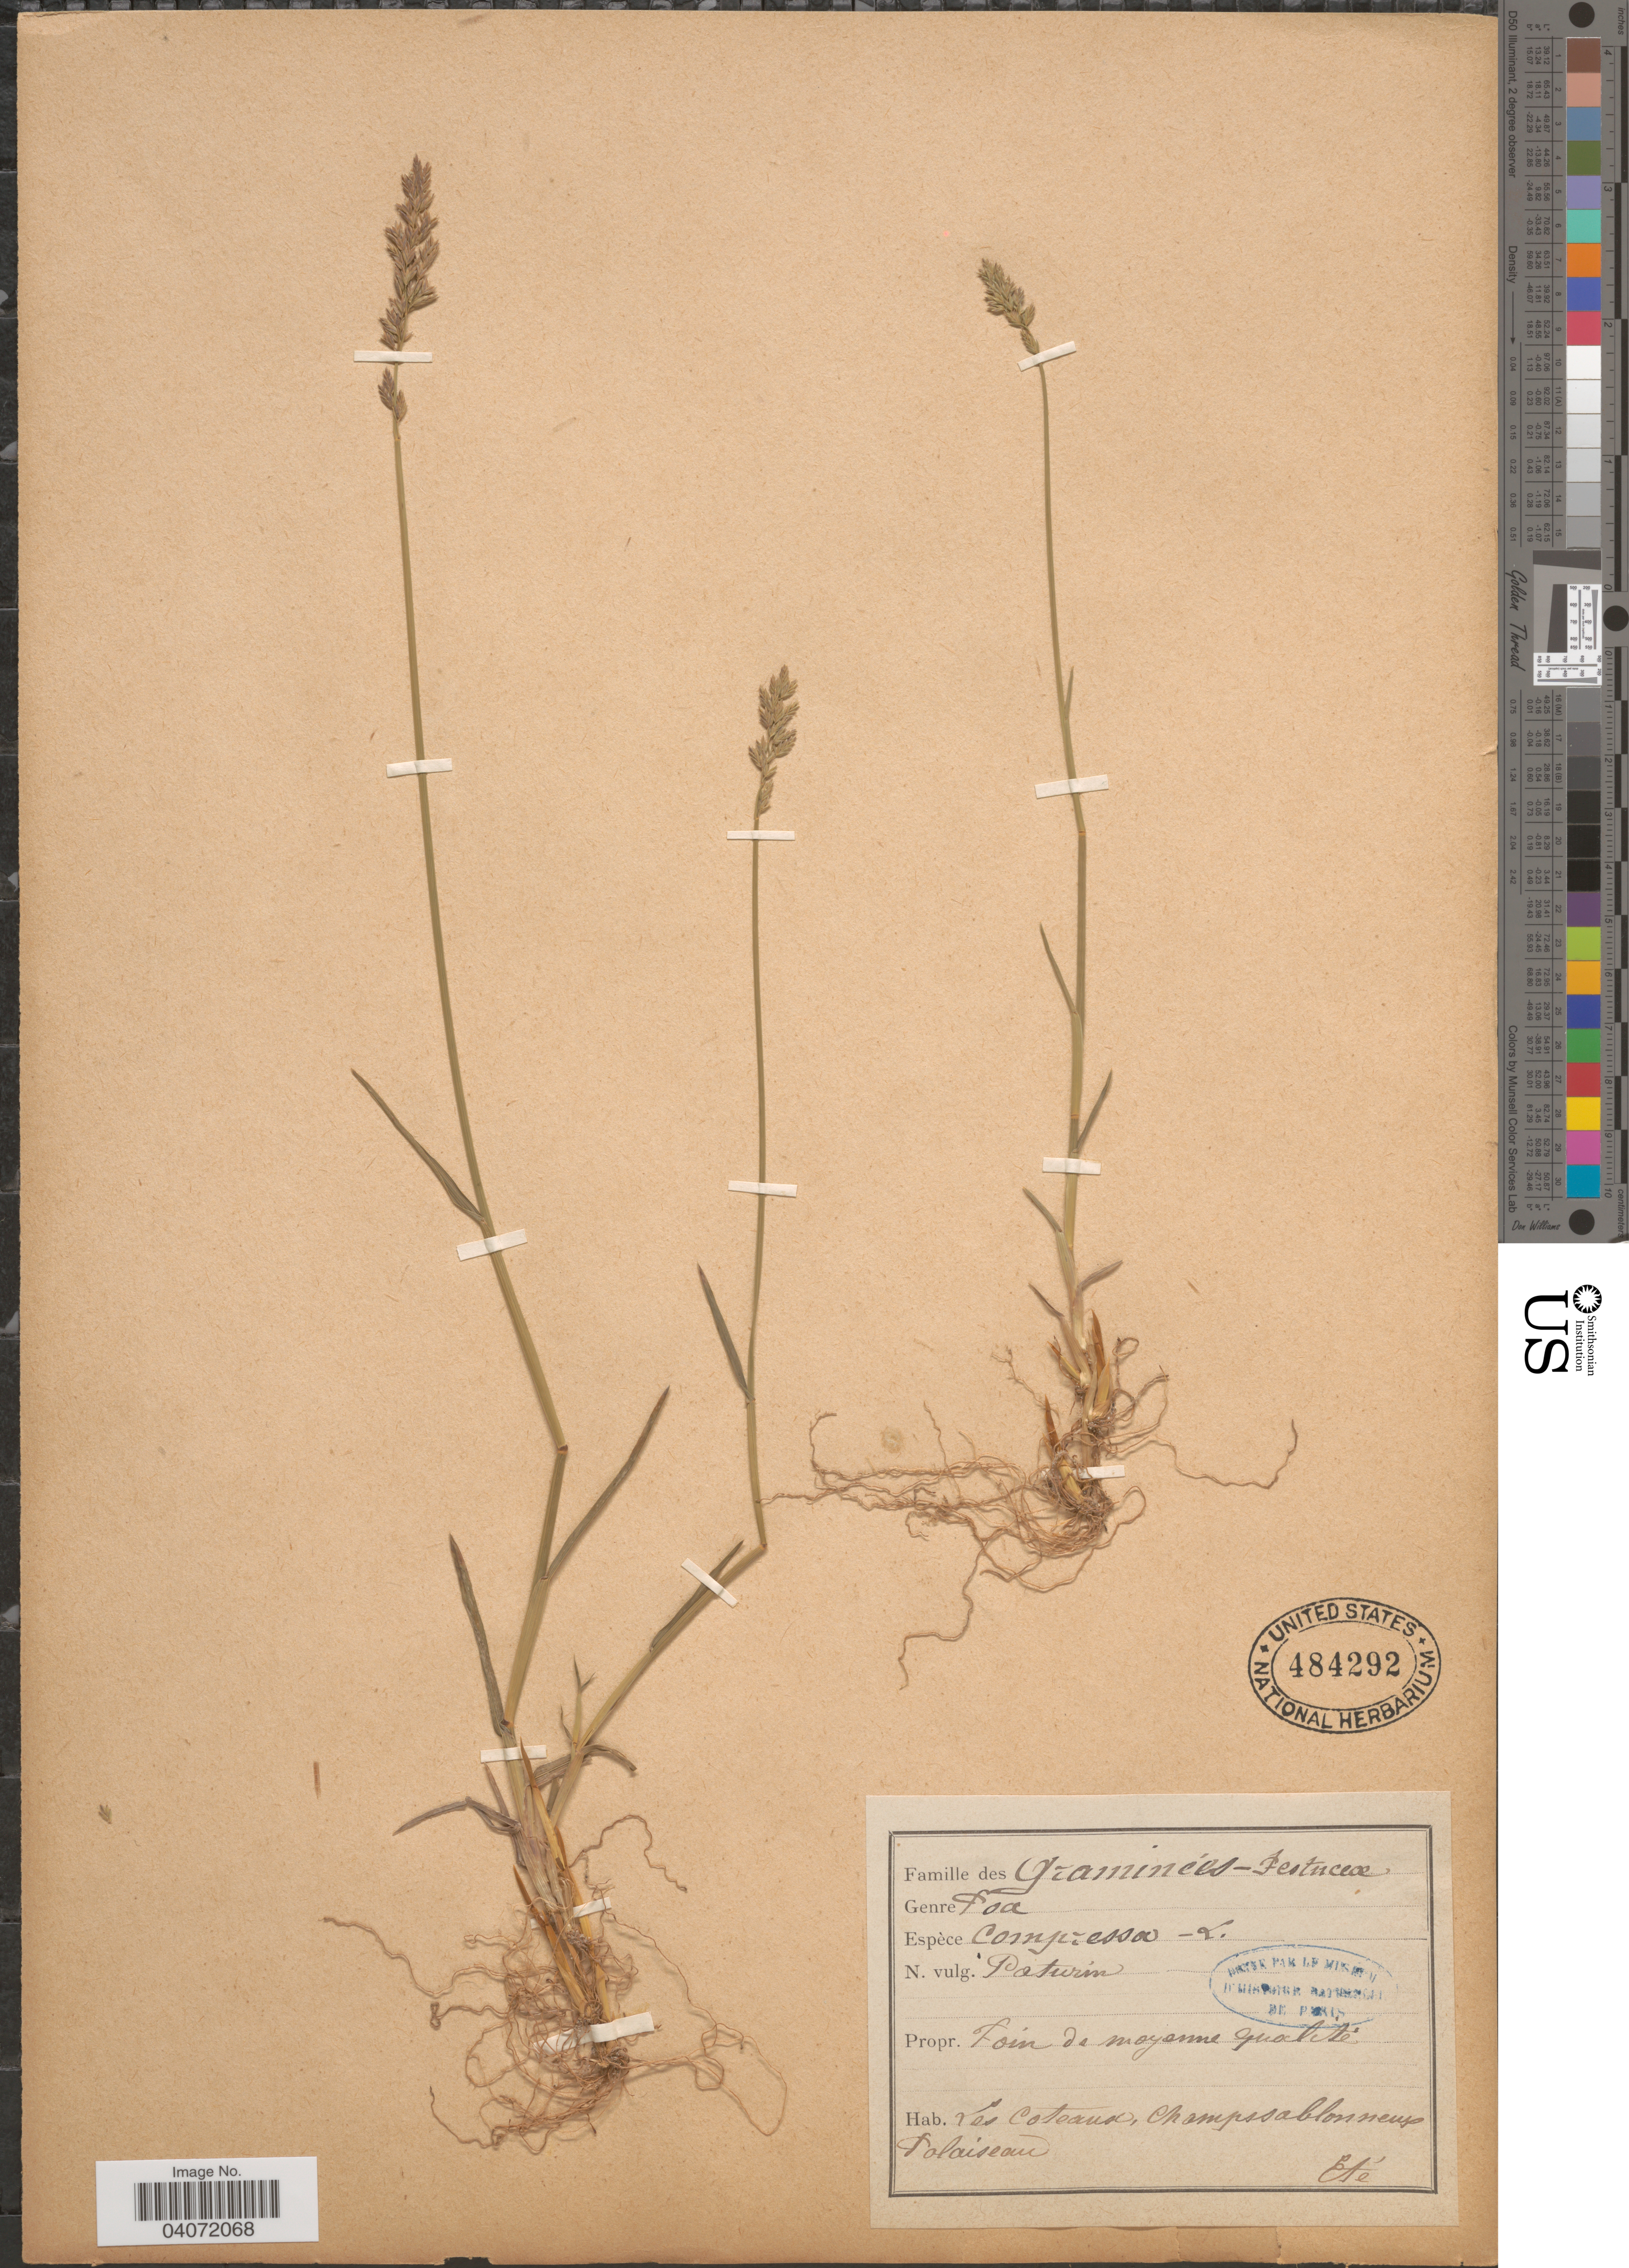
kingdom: Plantae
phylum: Tracheophyta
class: Liliopsida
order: Poales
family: Poaceae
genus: Poa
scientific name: Poa compressa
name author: L.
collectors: Eté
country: France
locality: Les coteaux, champs sablonneux Palaiseau.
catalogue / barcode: US 484292